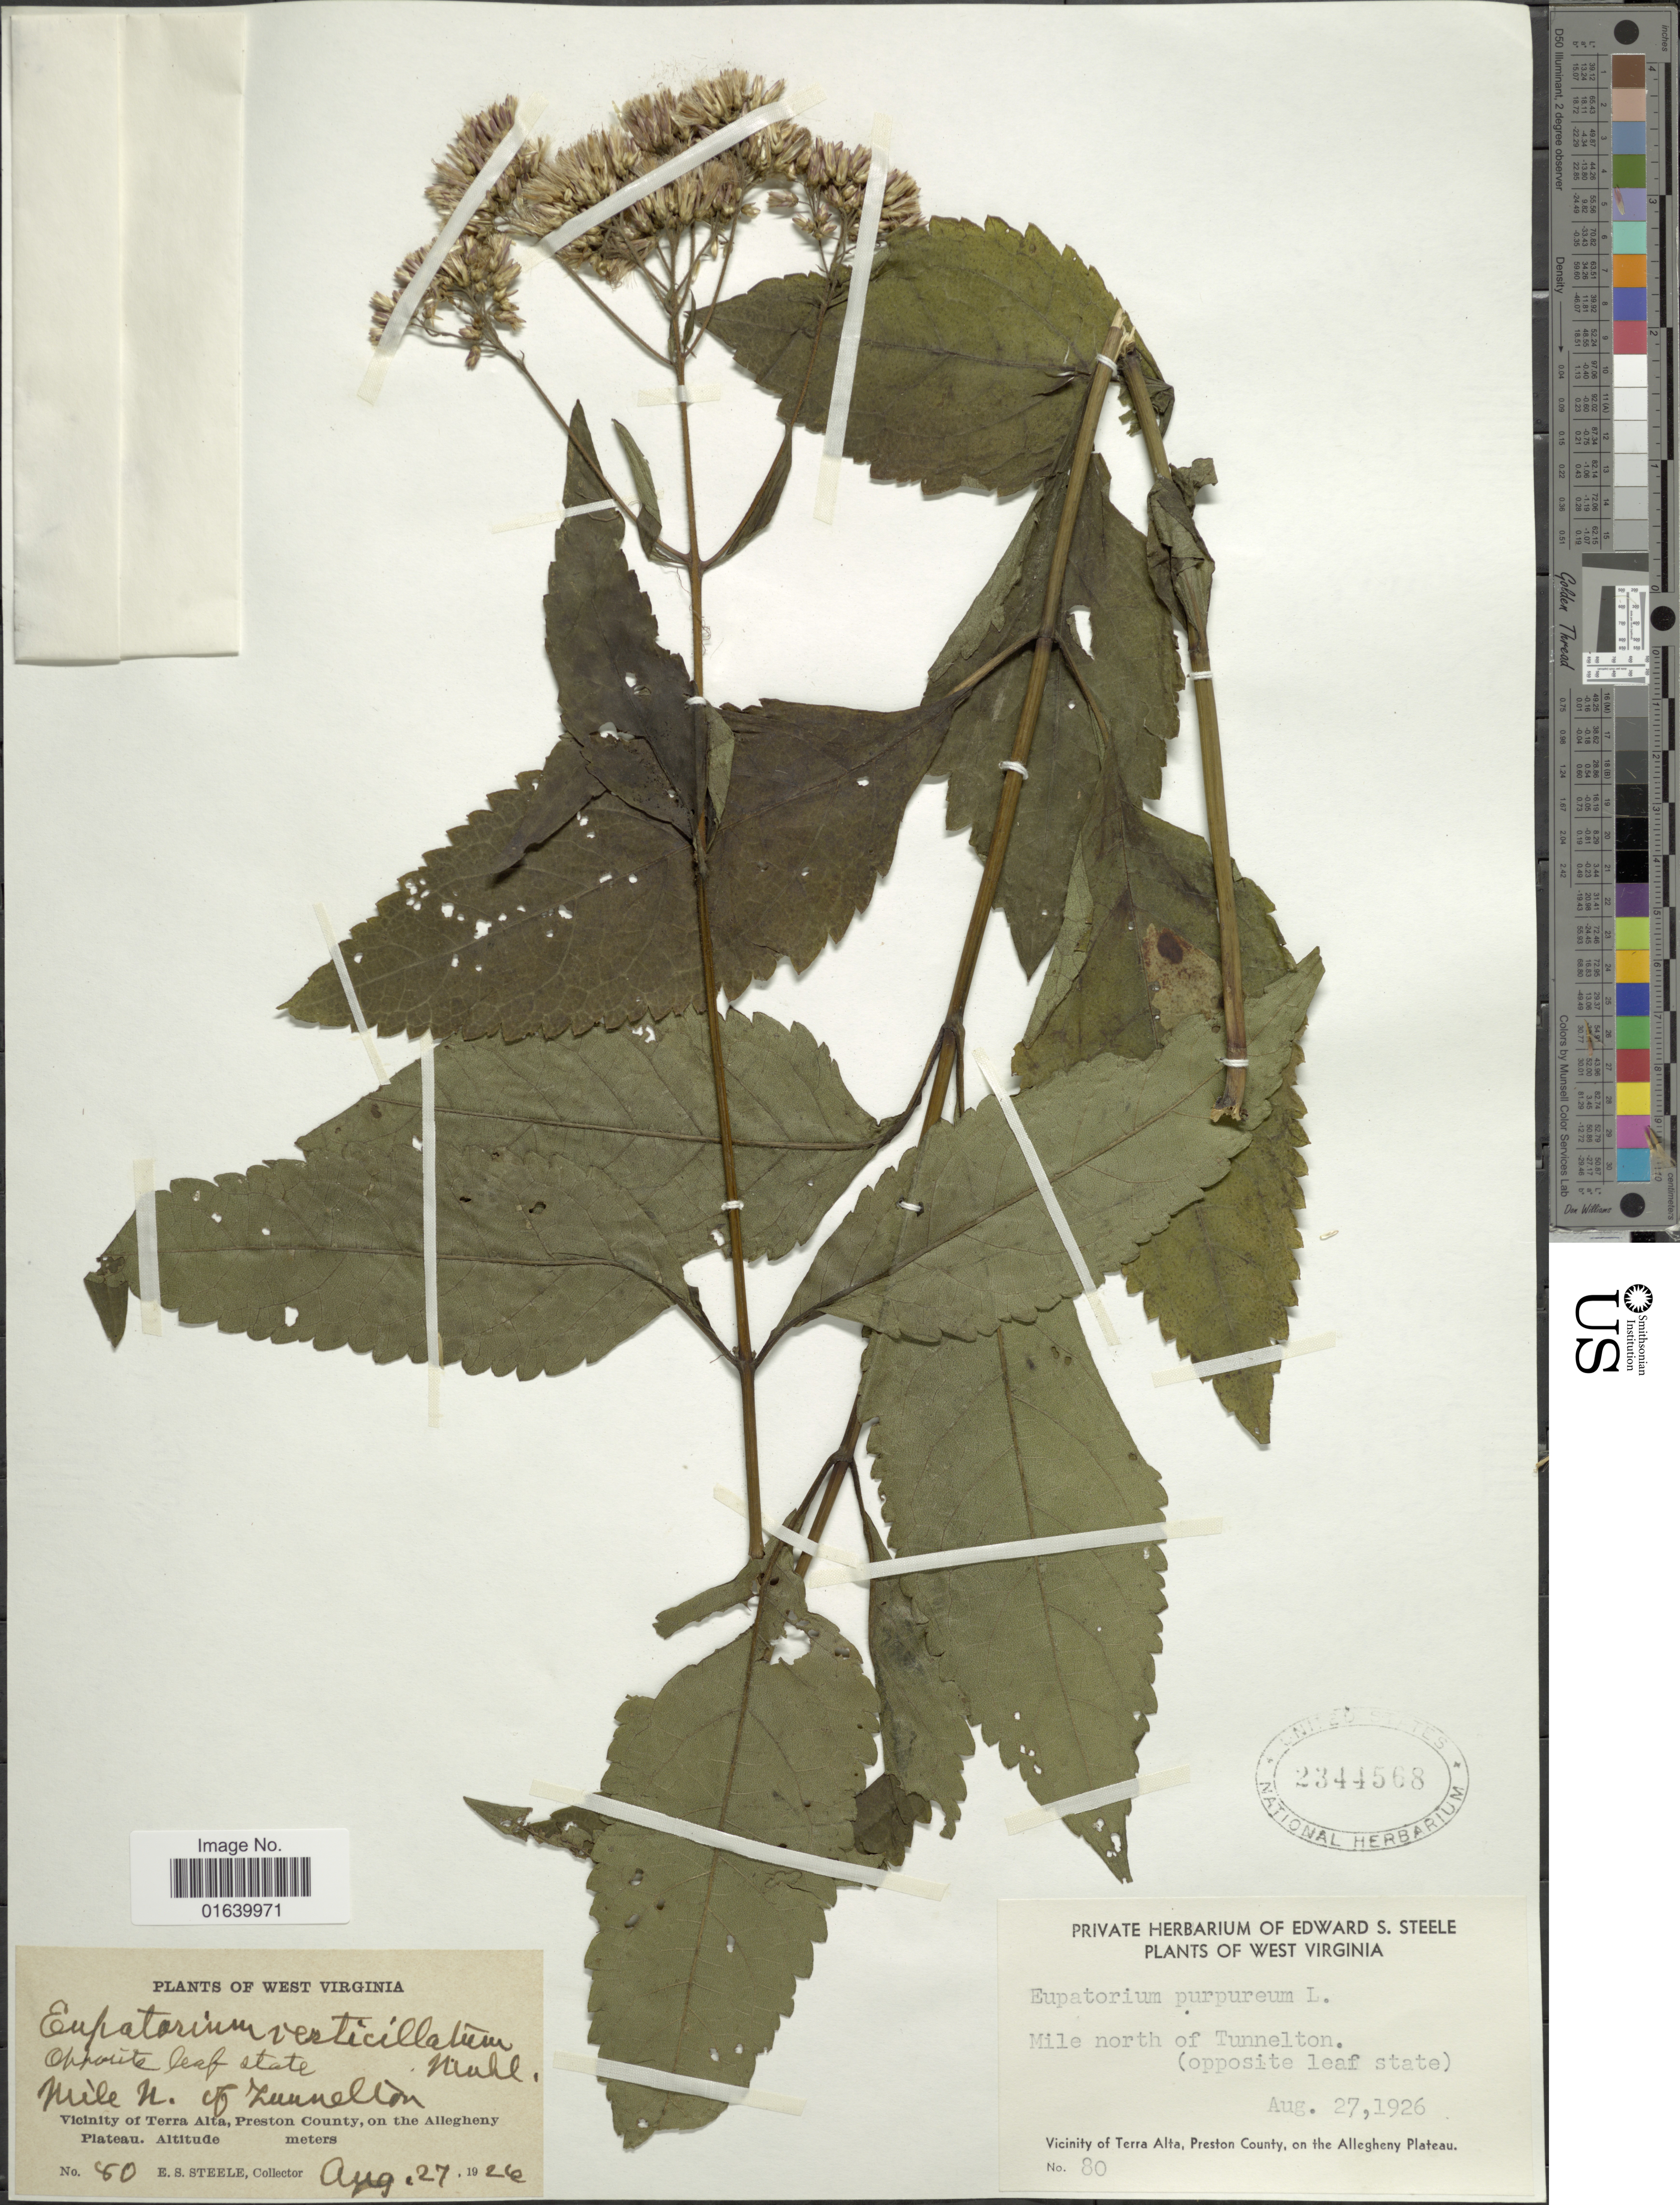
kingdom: Plantae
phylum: Tracheophyta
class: Magnoliopsida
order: Asterales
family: Asteraceae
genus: Eupatorium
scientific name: Eupatorium purpureum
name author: (L.) E.E. Lamont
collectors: E. Steele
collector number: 80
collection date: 1926-08-27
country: United States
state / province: West Virginia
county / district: Preston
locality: West Virginia, mile N. of Tunnelton, vicinity of Terra Alta, Preston County, on the Allegheny Plateau.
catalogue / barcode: US 2344568